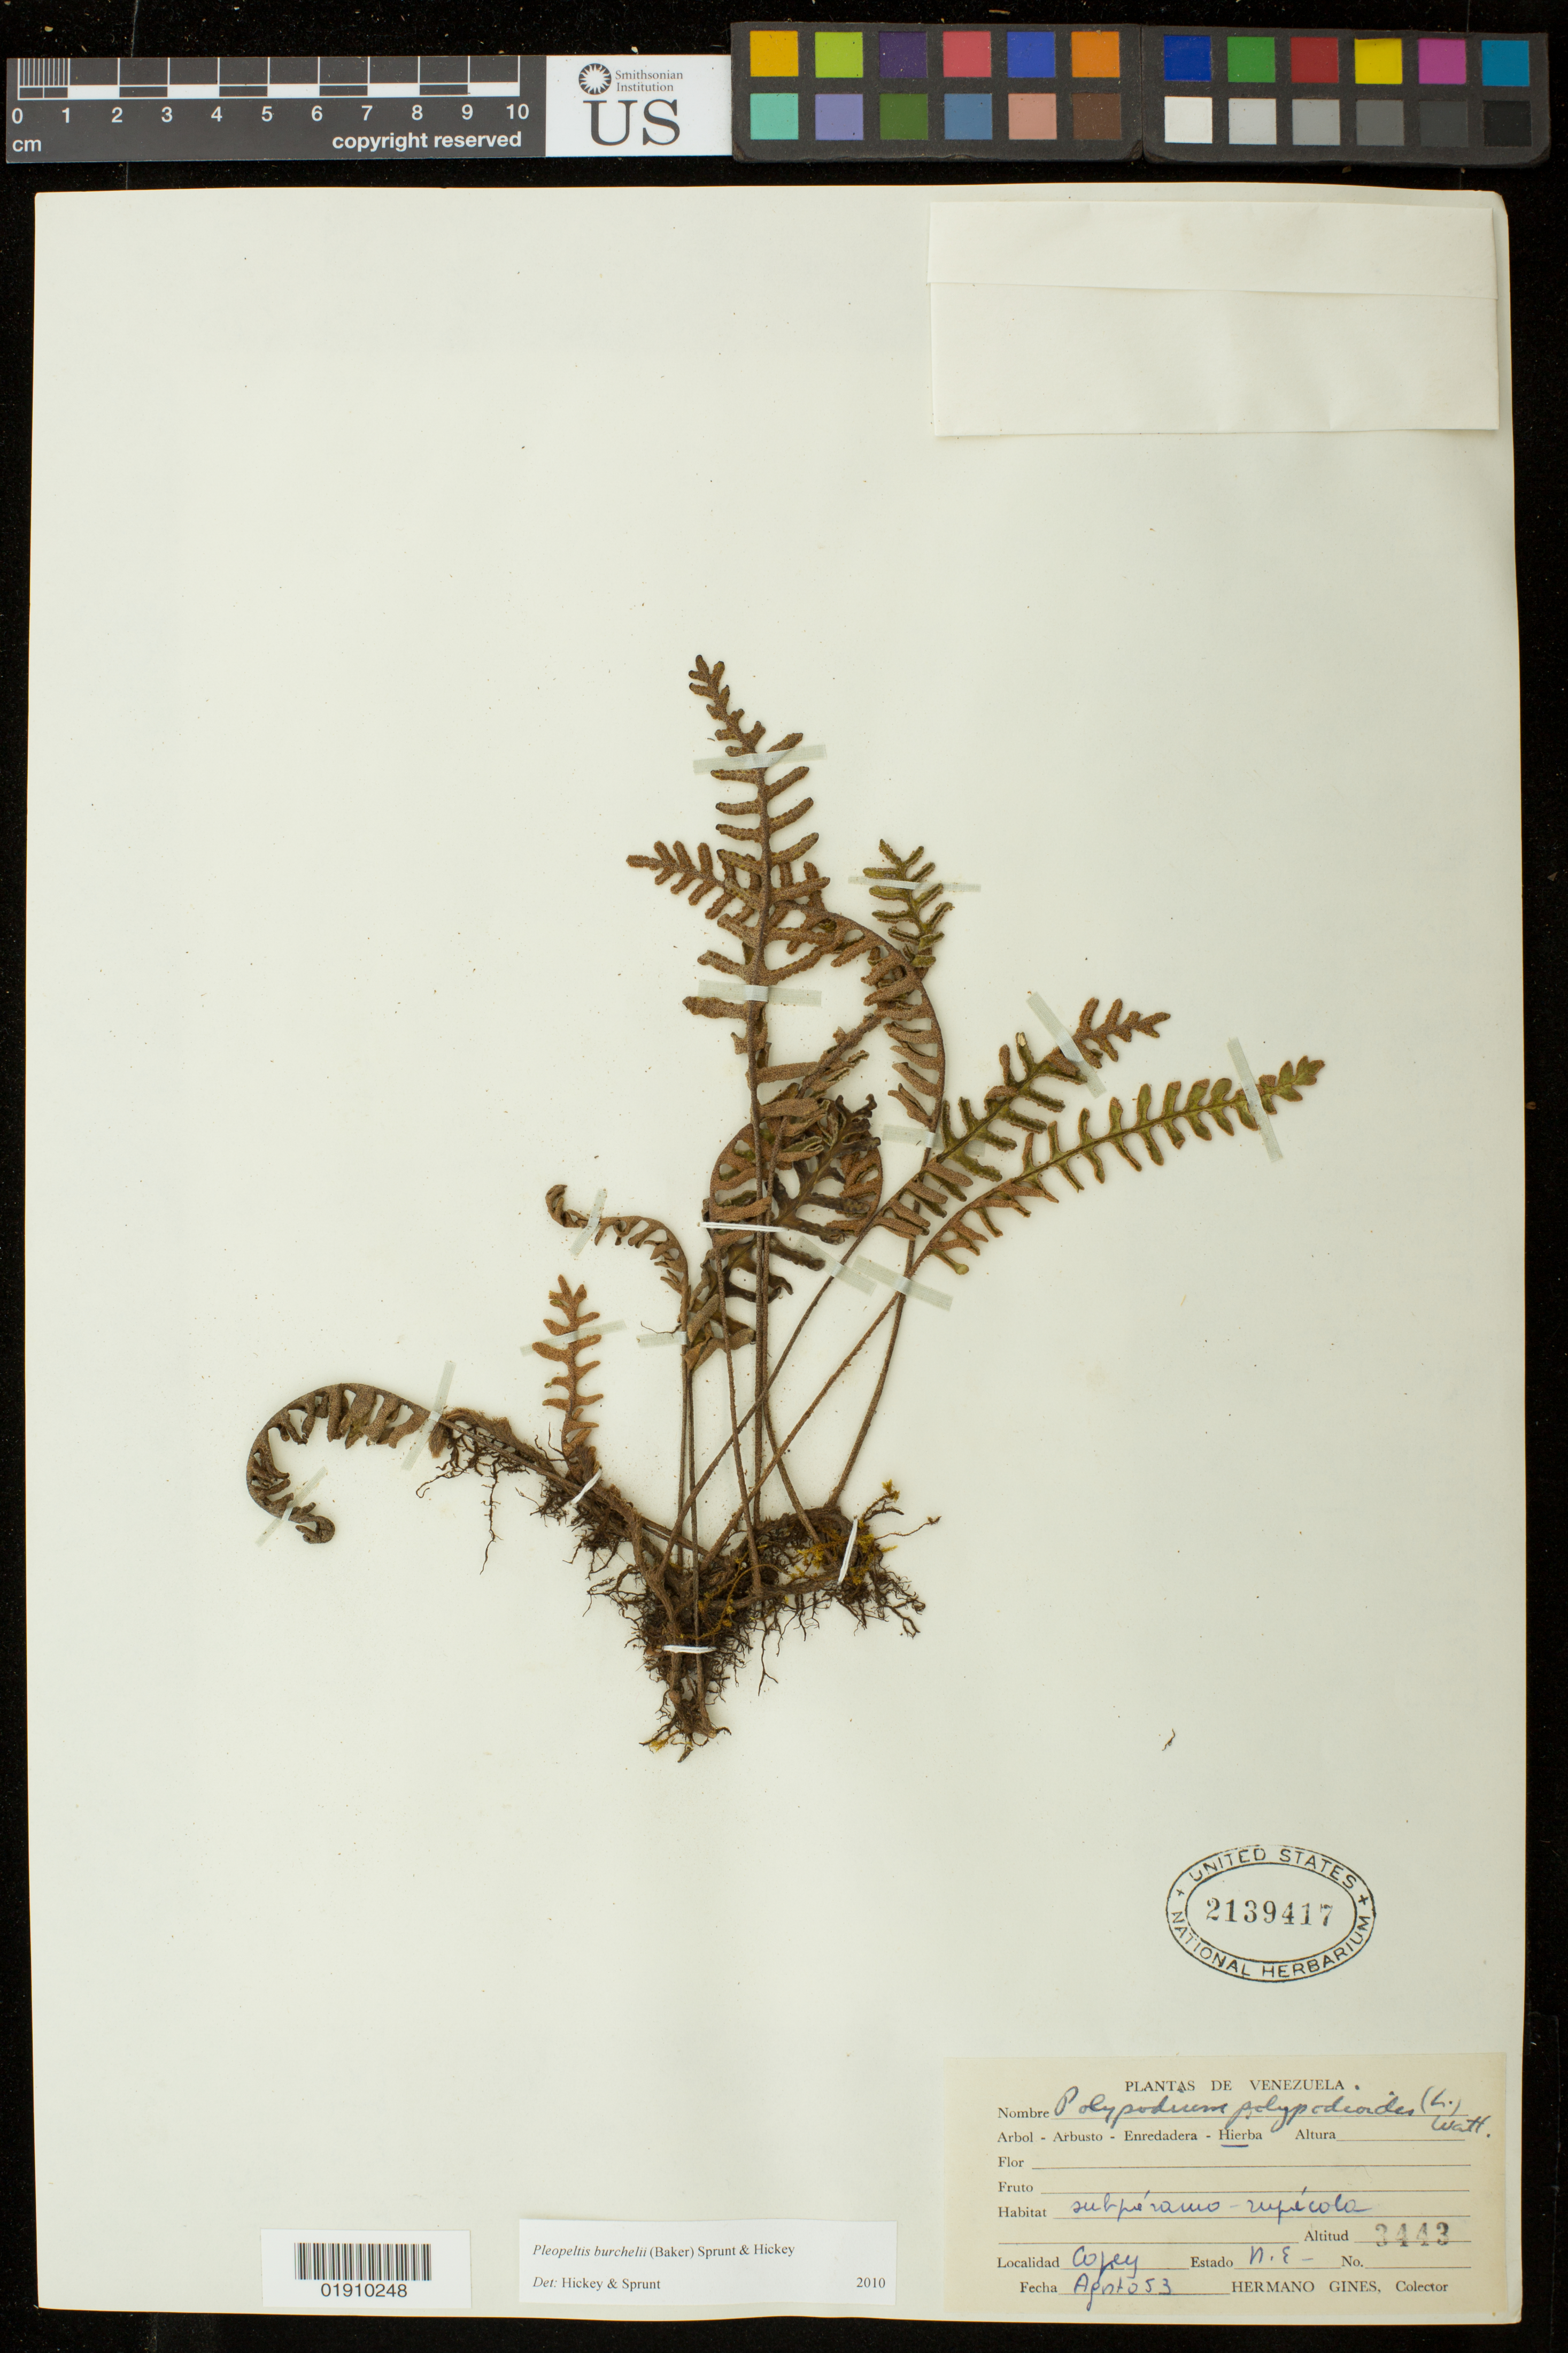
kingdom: Plantae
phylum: Tracheophyta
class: Polypodiopsida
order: Polypodiales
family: Polypodiaceae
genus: Pleopeltis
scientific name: Pleopeltis burchellii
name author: (Baker) Sprunt & Hickey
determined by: Sprunt, S. V.; Hickey, R. J.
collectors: H. Gines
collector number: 3443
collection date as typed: Apnto 53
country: Venezuela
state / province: Lara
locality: Copey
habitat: subpleurales rupícola (?)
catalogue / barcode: US 2139417